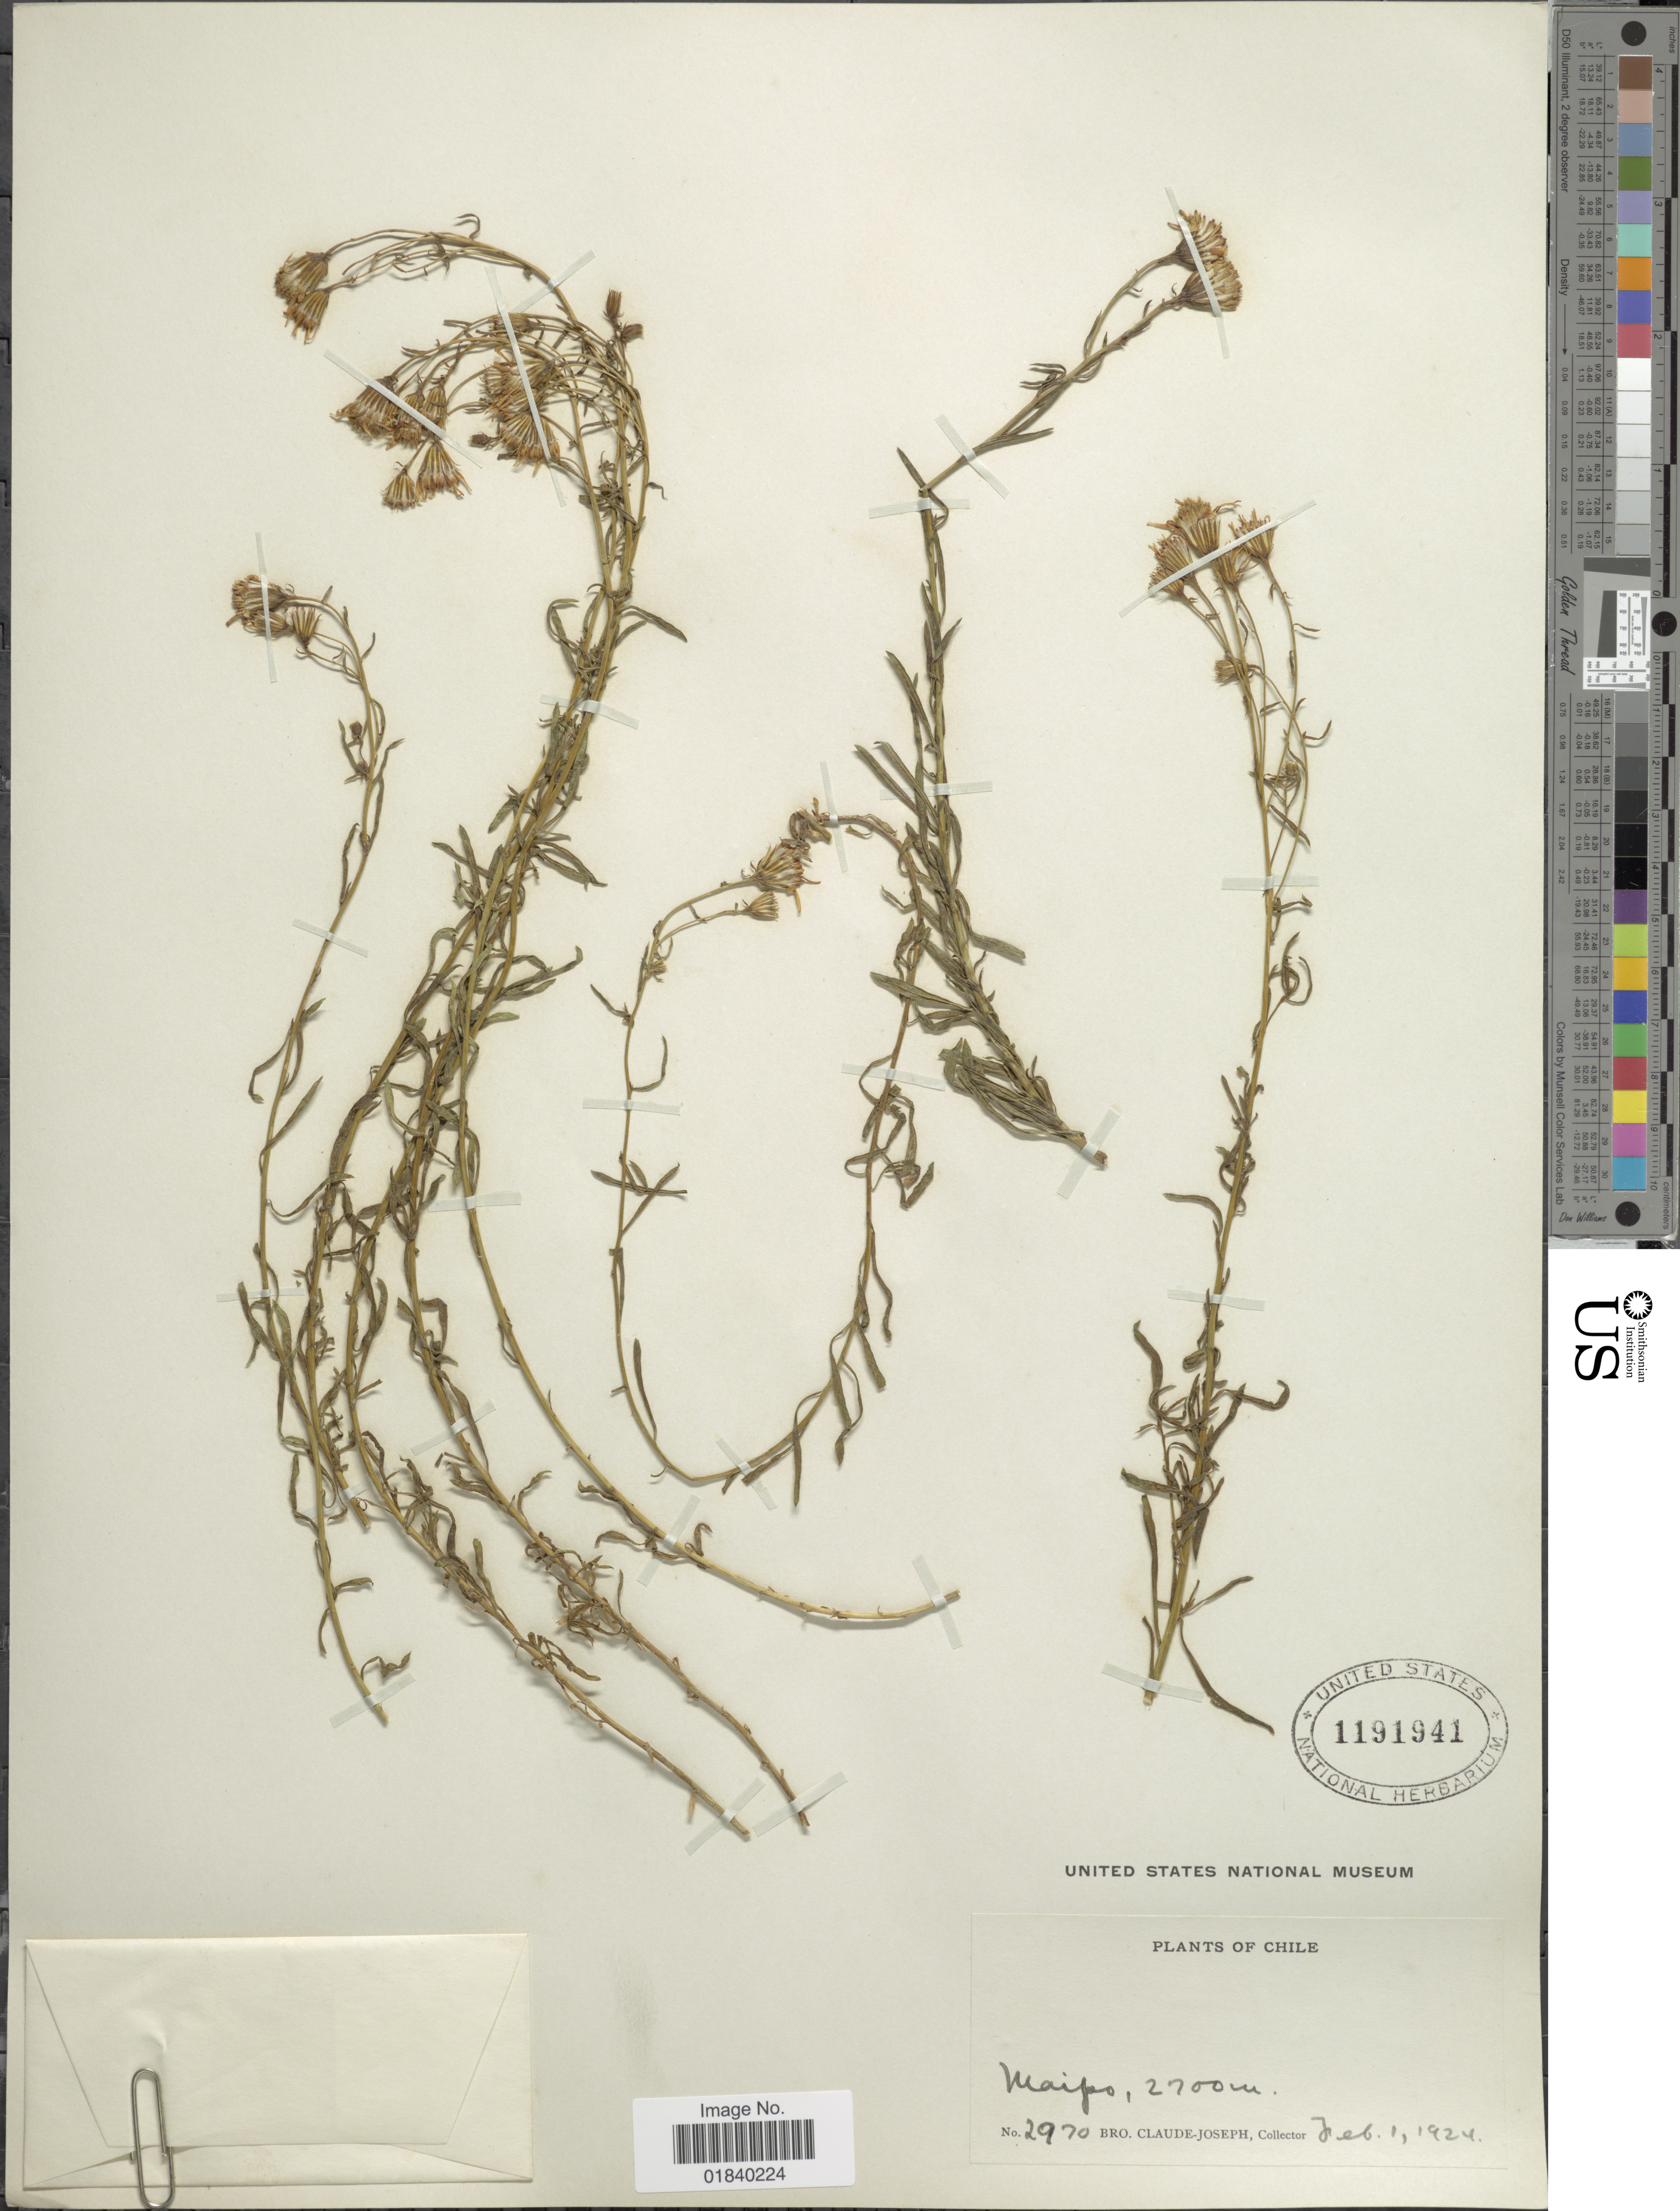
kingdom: Plantae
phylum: Tracheophyta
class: Magnoliopsida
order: Asterales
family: Asteraceae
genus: Senecio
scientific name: Senecio sp.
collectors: Bro. Claude-Joseph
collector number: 2970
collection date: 1924-02-01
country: Chile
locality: Maipo. Chile.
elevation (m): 2700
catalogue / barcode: US 1191941